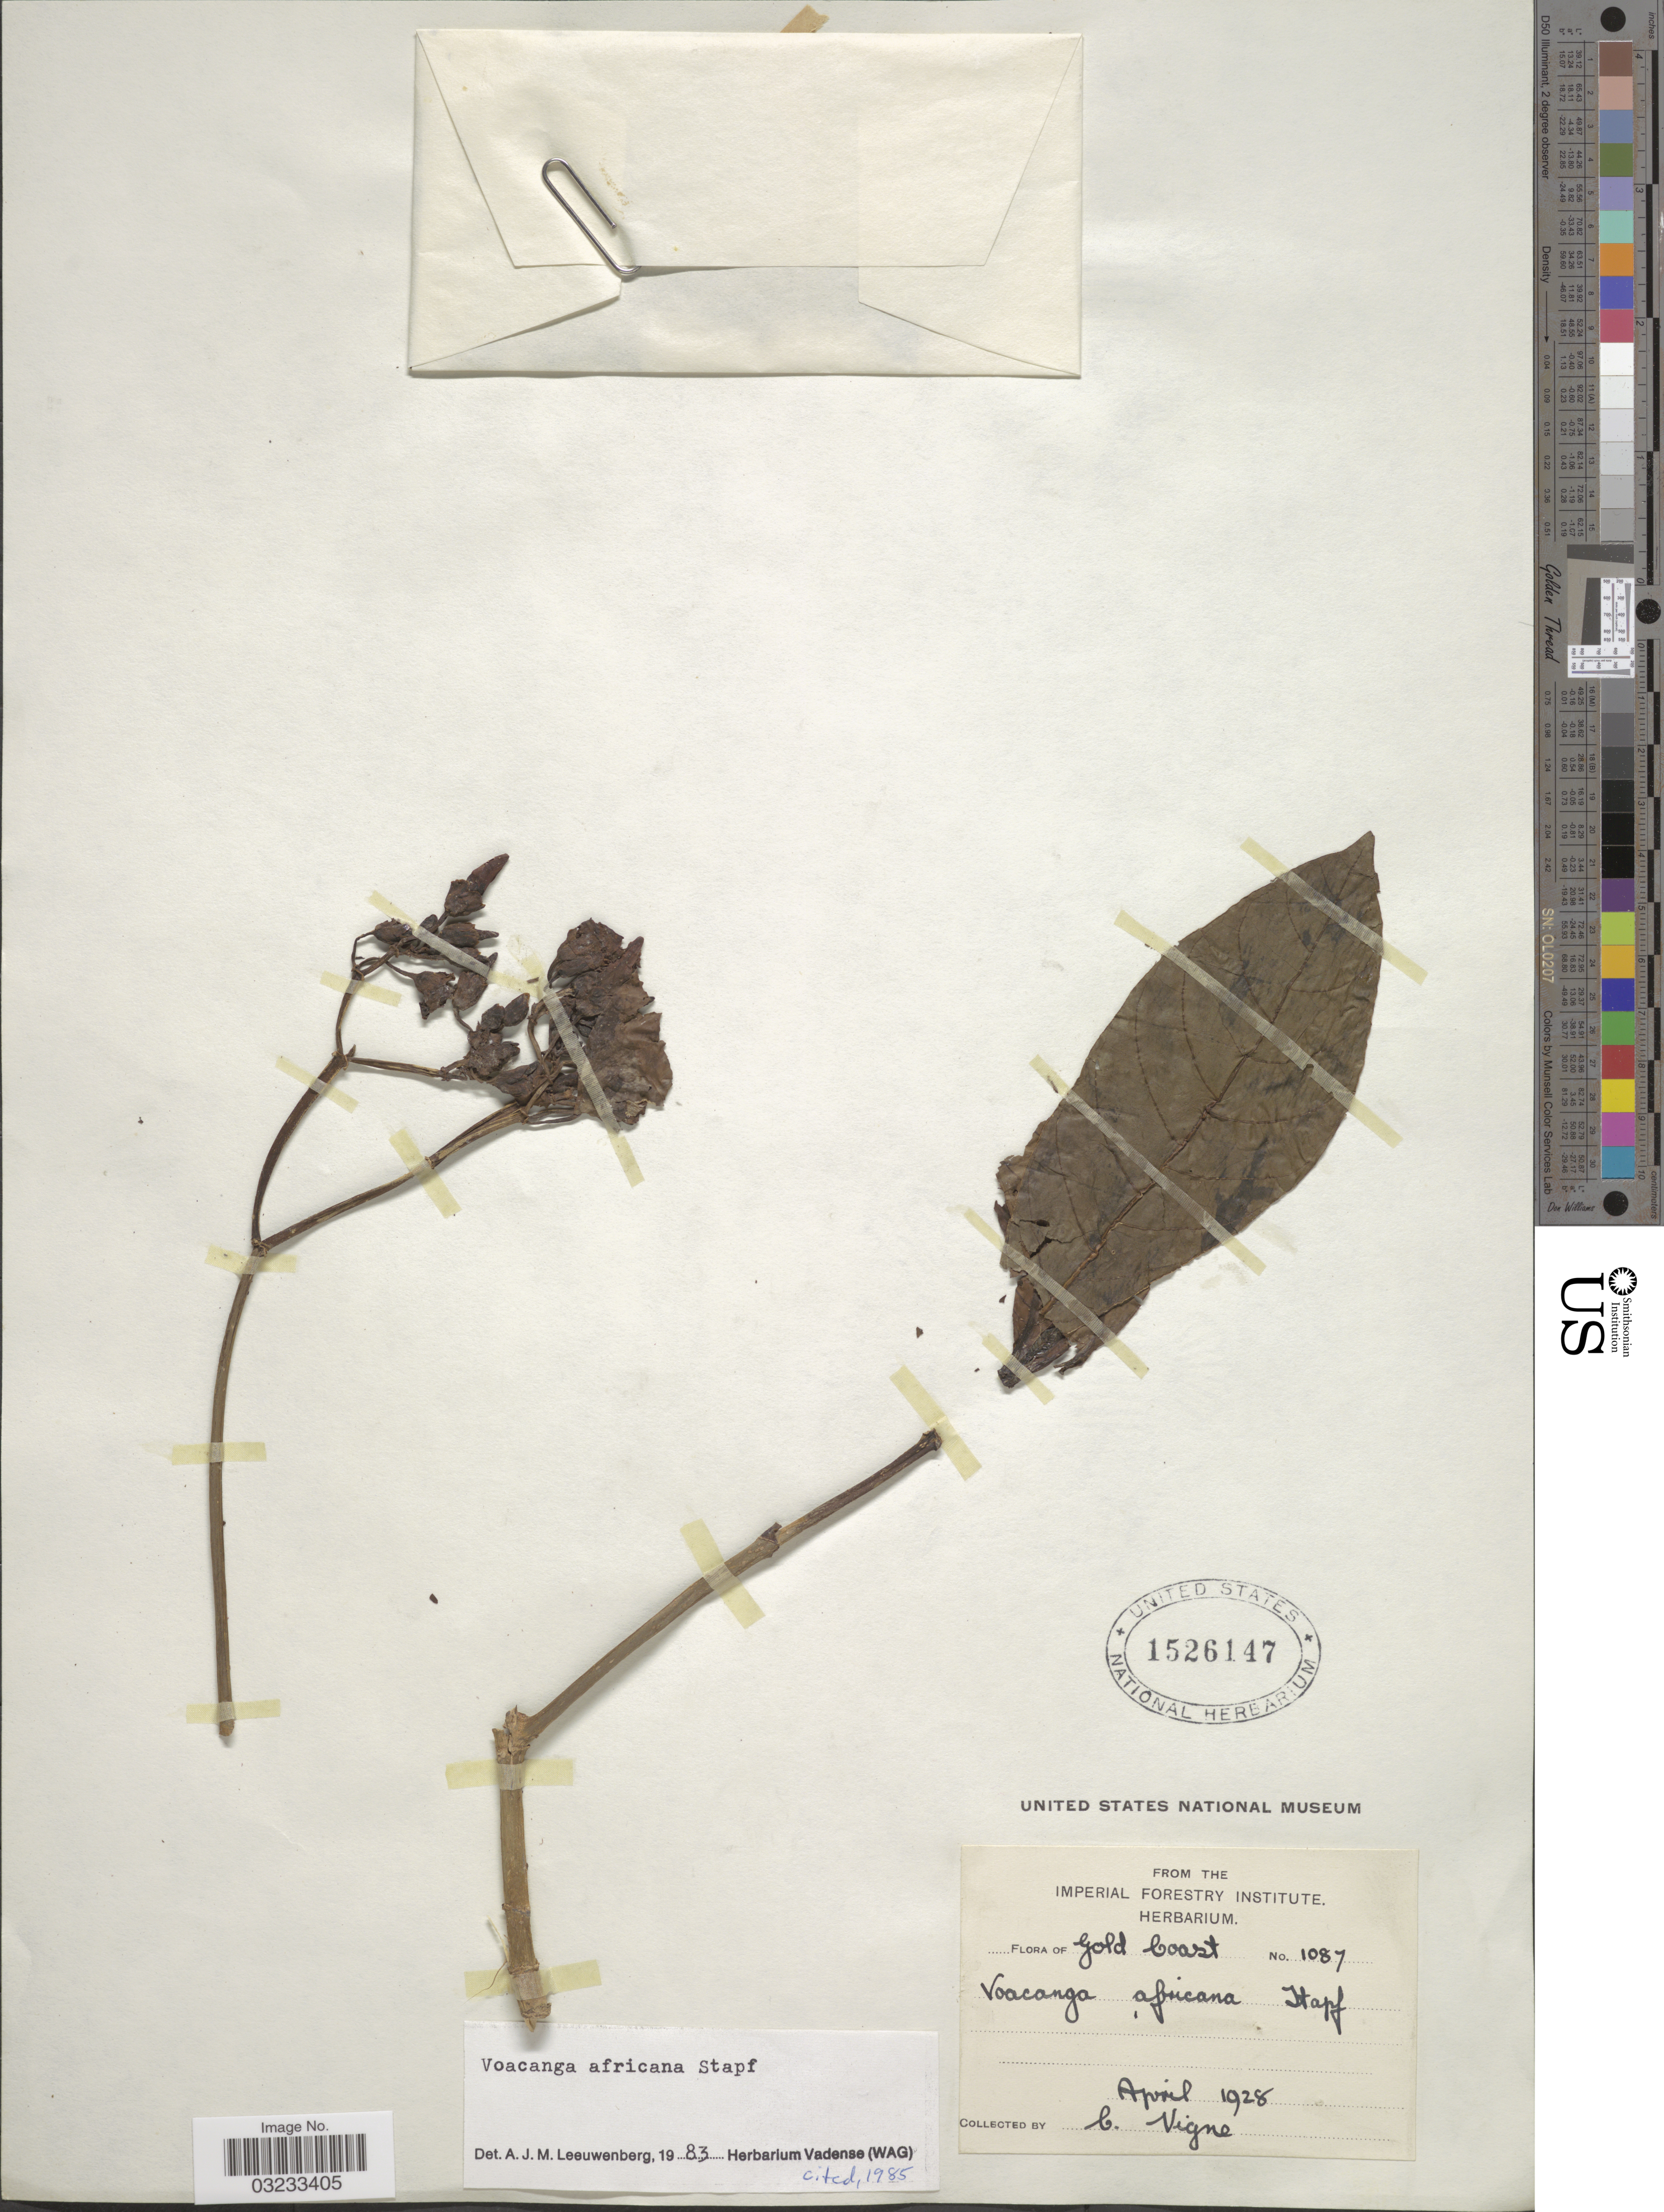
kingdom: Plantae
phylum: Tracheophyta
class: Magnoliopsida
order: Gentianales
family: Apocynaceae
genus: Voacanga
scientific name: Voacanga africana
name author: Stapf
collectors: C. Vigne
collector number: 1087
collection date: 1928-04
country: Ghana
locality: Gold Coast.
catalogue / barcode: US 1526147